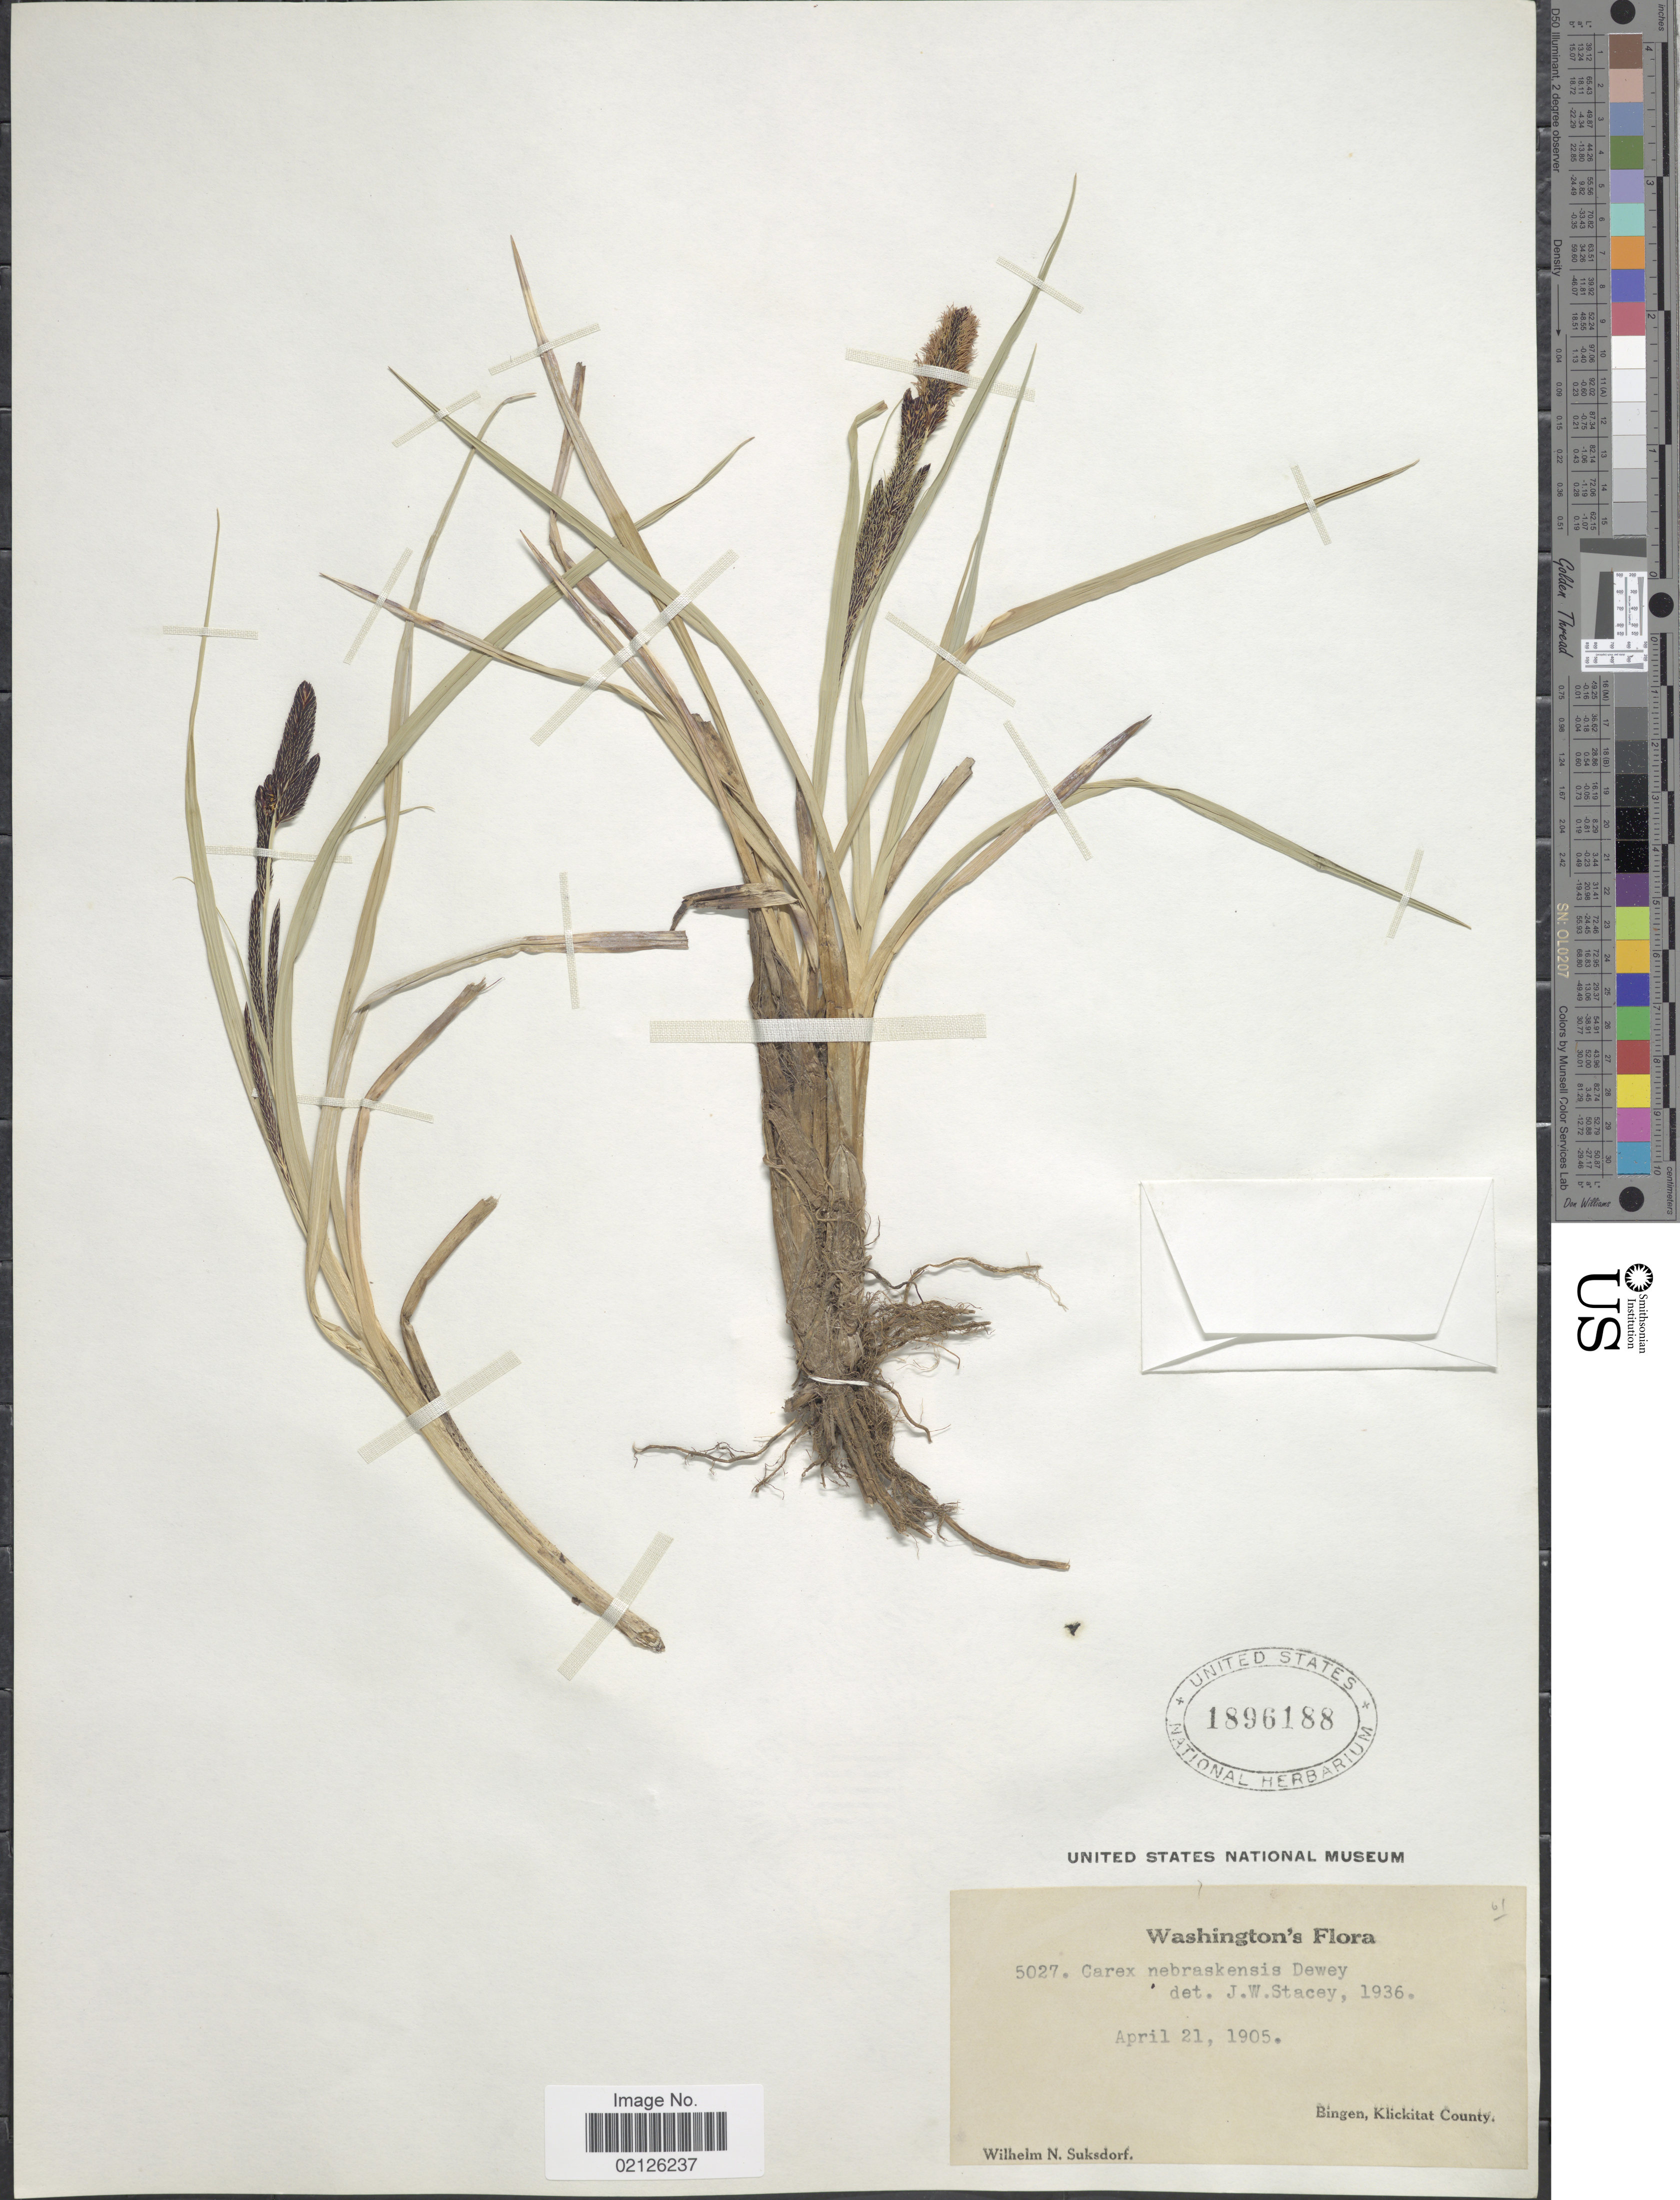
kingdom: Plantae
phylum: Tracheophyta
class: Liliopsida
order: Poales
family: Cyperaceae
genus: Carex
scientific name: Carex nebrascensis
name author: Dewey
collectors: W. N. Suksdorf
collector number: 5027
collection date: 1905-04-21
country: United States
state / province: Washington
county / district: Klickitat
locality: Bingen, Klickitat County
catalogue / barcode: US 1896188